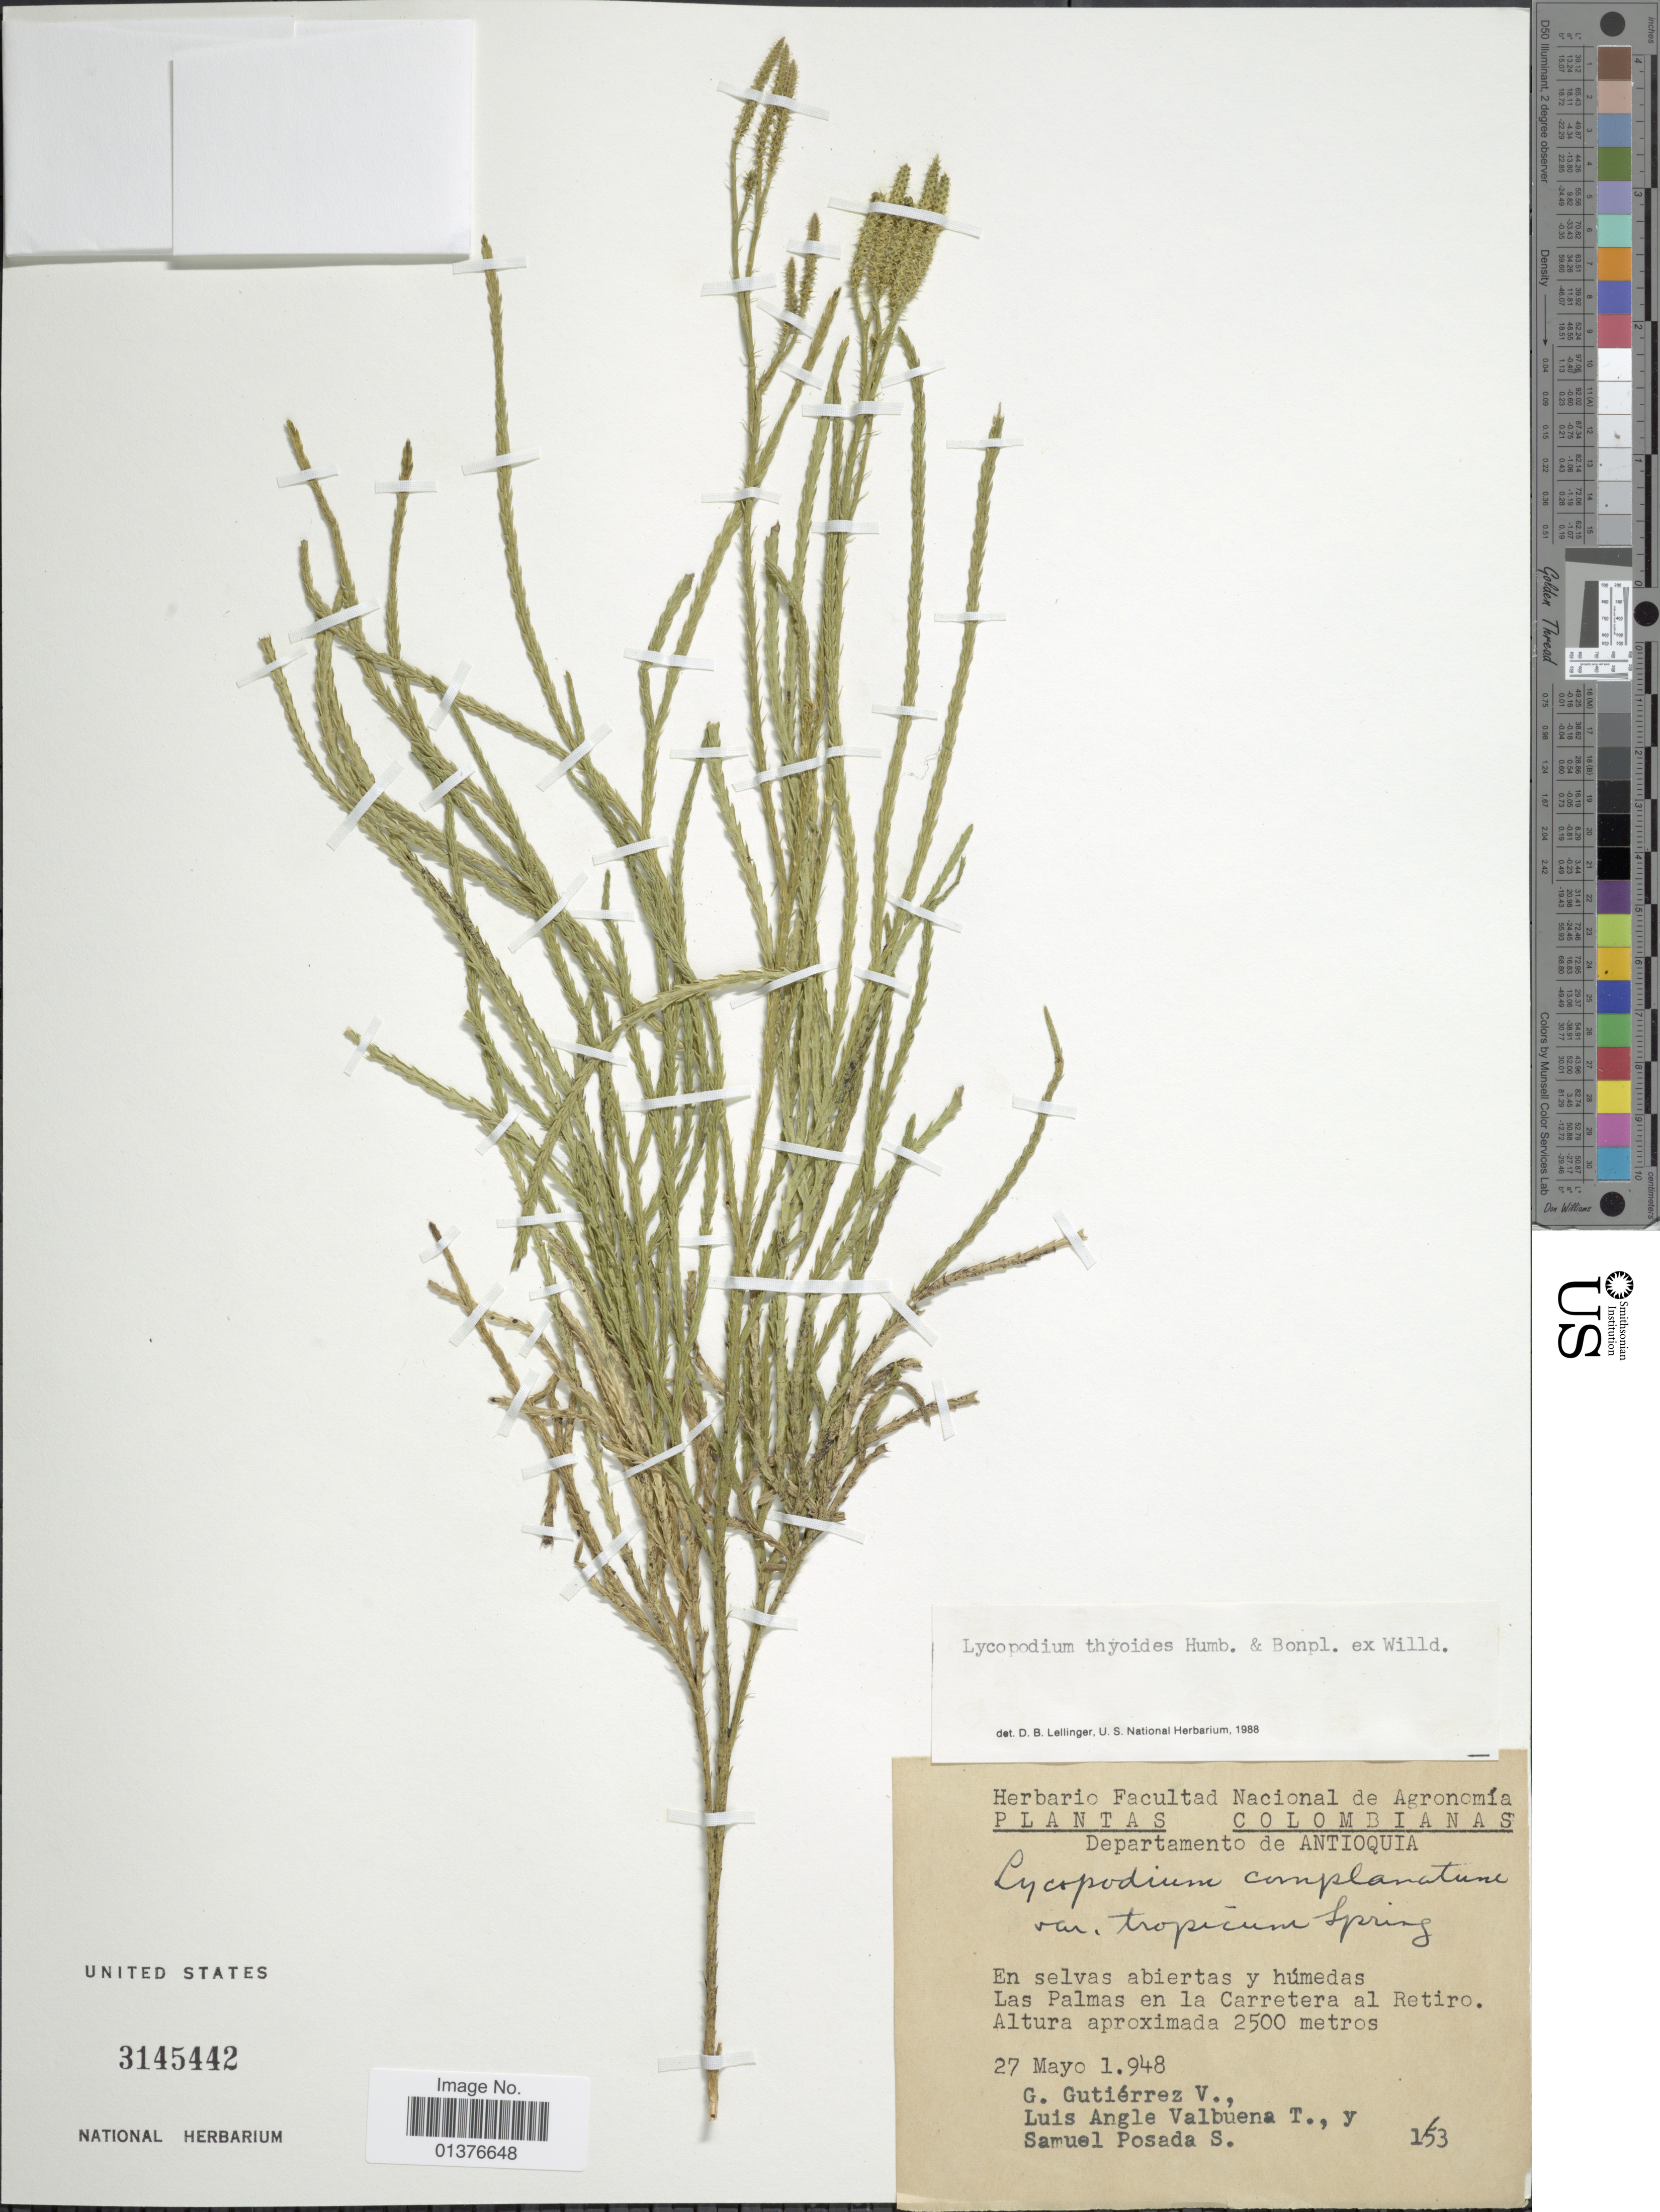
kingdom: Plantae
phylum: Tracheophyta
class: Lycopodiopsida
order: Lycopodiales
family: Lycopodiaceae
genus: Diphasiastrum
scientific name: Diphasiastrum thyoides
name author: (Humb. & Bonpl. ex Willd.) Holub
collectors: G. Gutiérrez V., L. Valbuena T. & S. Posada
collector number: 153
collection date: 1948-05-27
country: Colombia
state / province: Antioquia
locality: En selvas abiertas y humedas Las Palmas en la Carretera al Retiro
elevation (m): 2500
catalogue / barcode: US 3145442